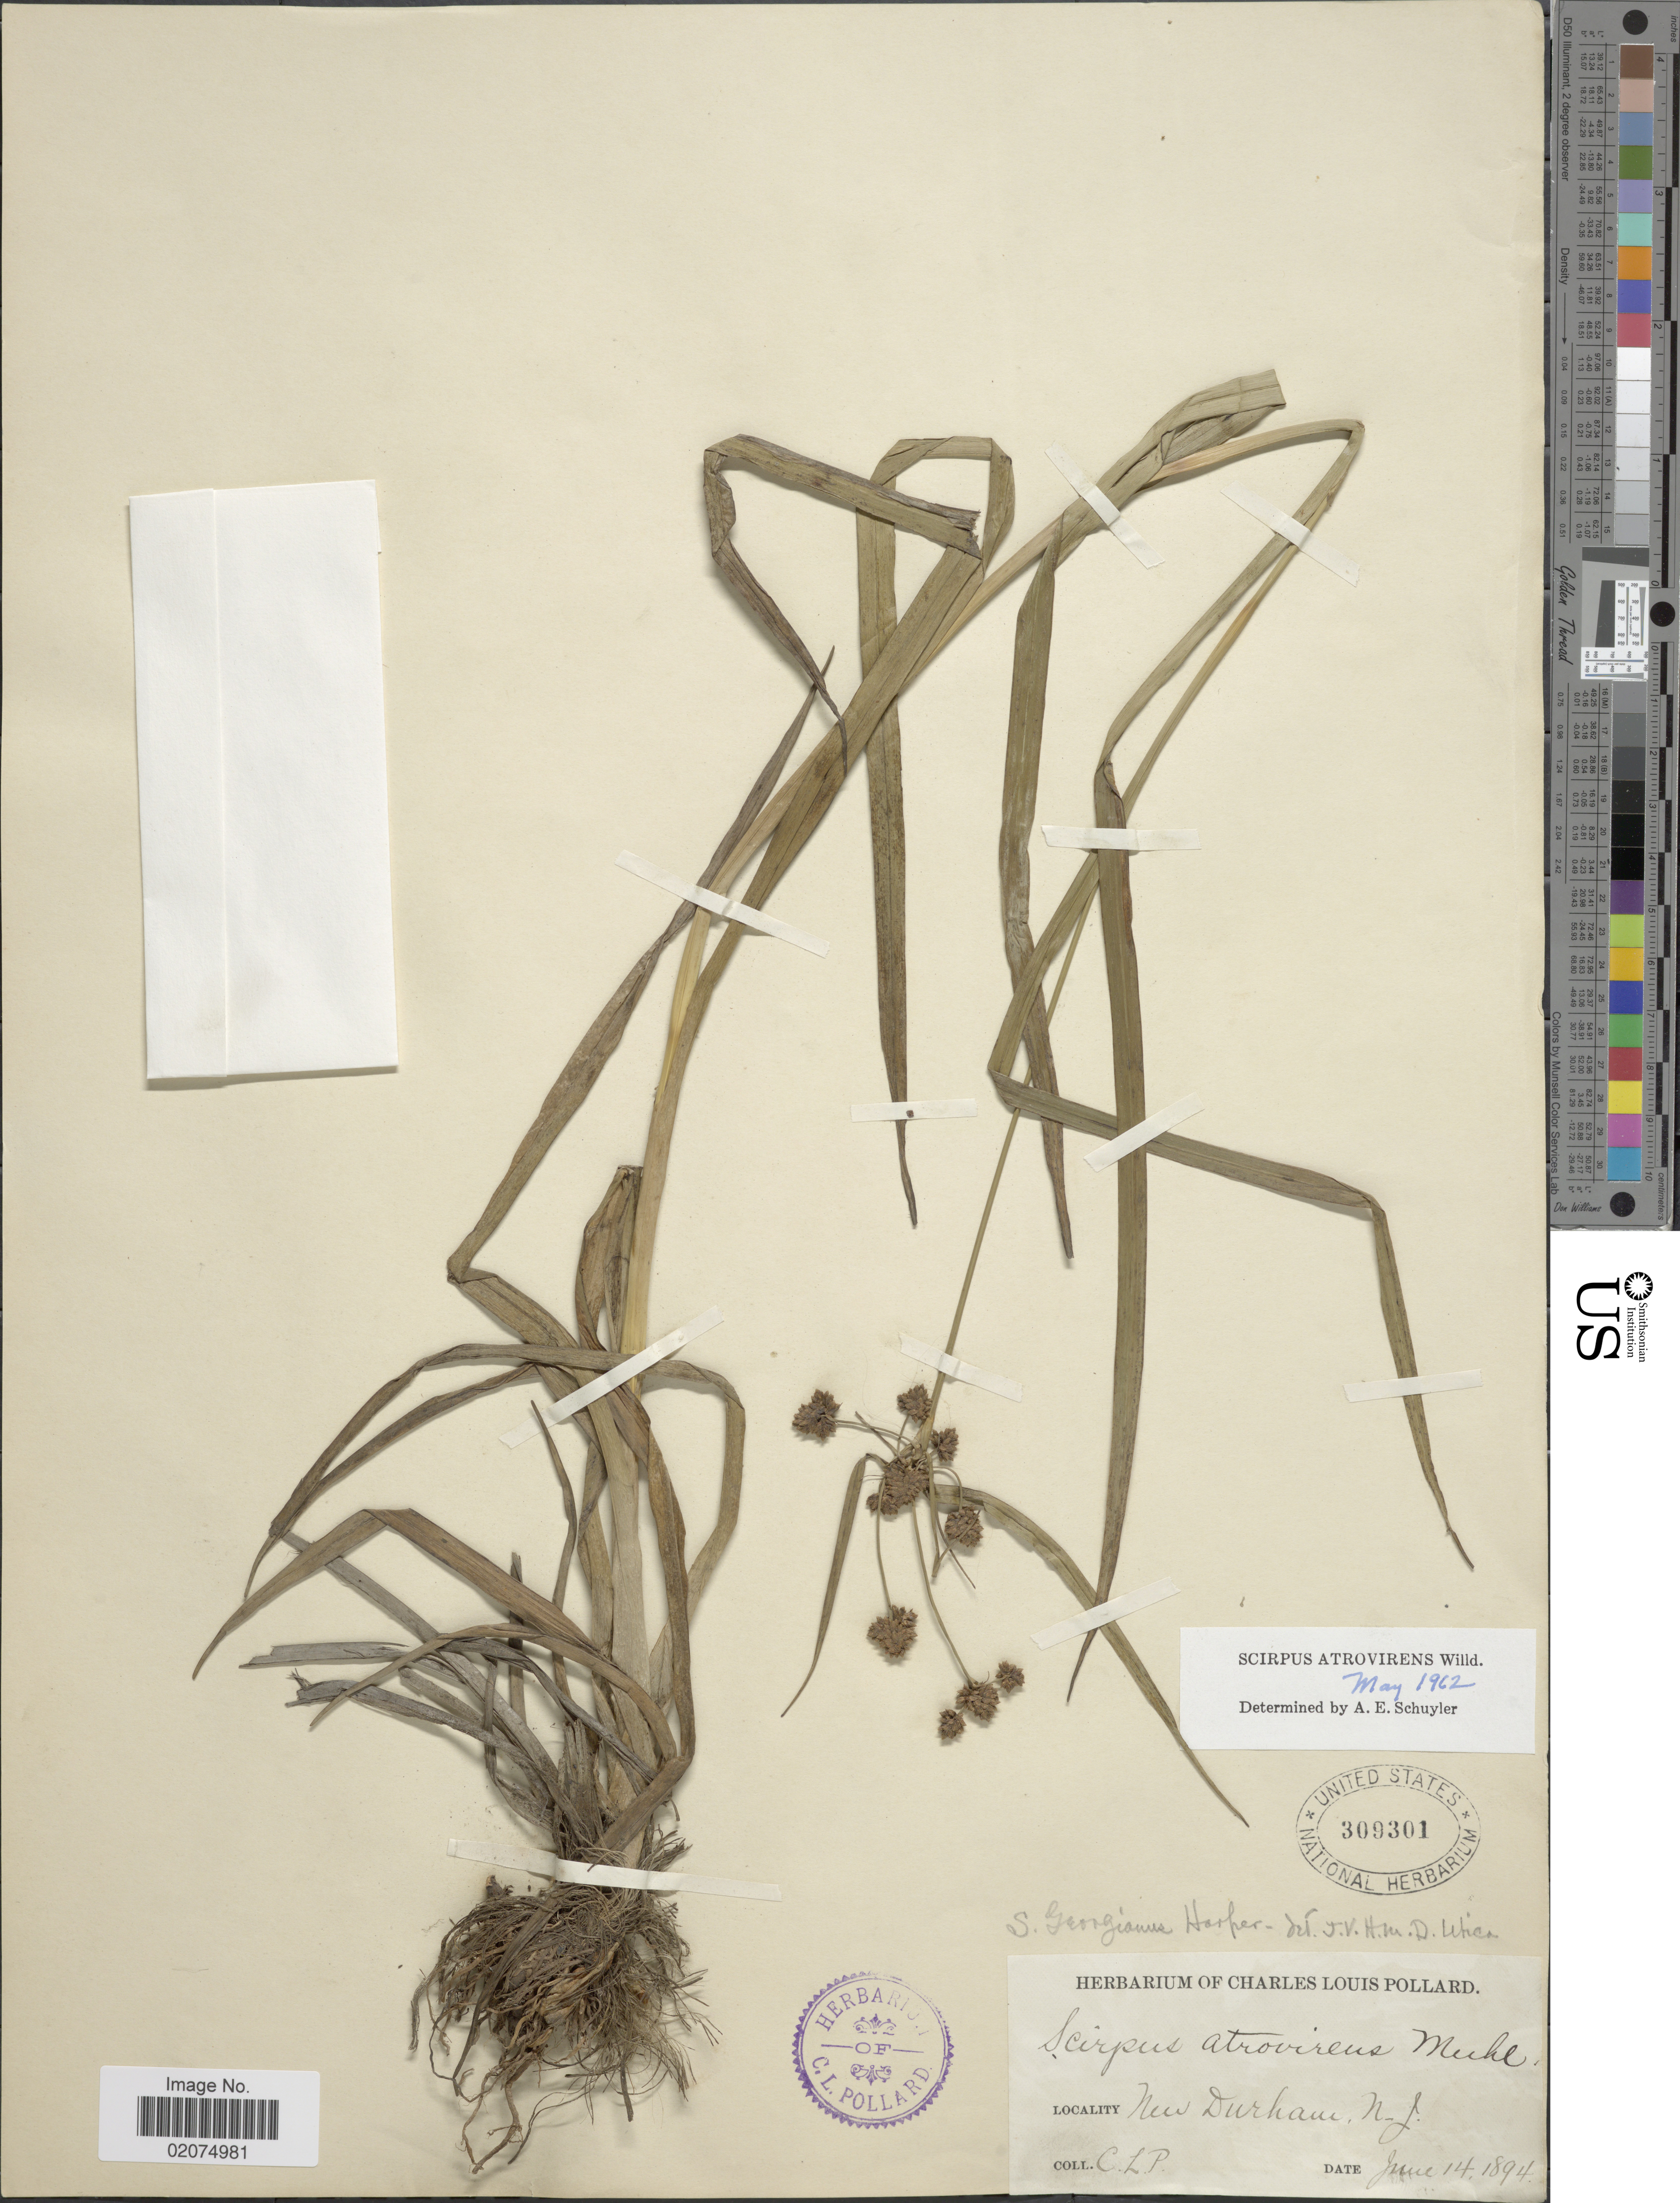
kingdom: Plantae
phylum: Tracheophyta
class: Liliopsida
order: Poales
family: Cyperaceae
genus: Scirpus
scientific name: Scirpus atrovirens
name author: Willd.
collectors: C. L. Pollard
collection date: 1894-06-14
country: United States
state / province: New Jersey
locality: New Durham, N.J.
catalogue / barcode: US 309301